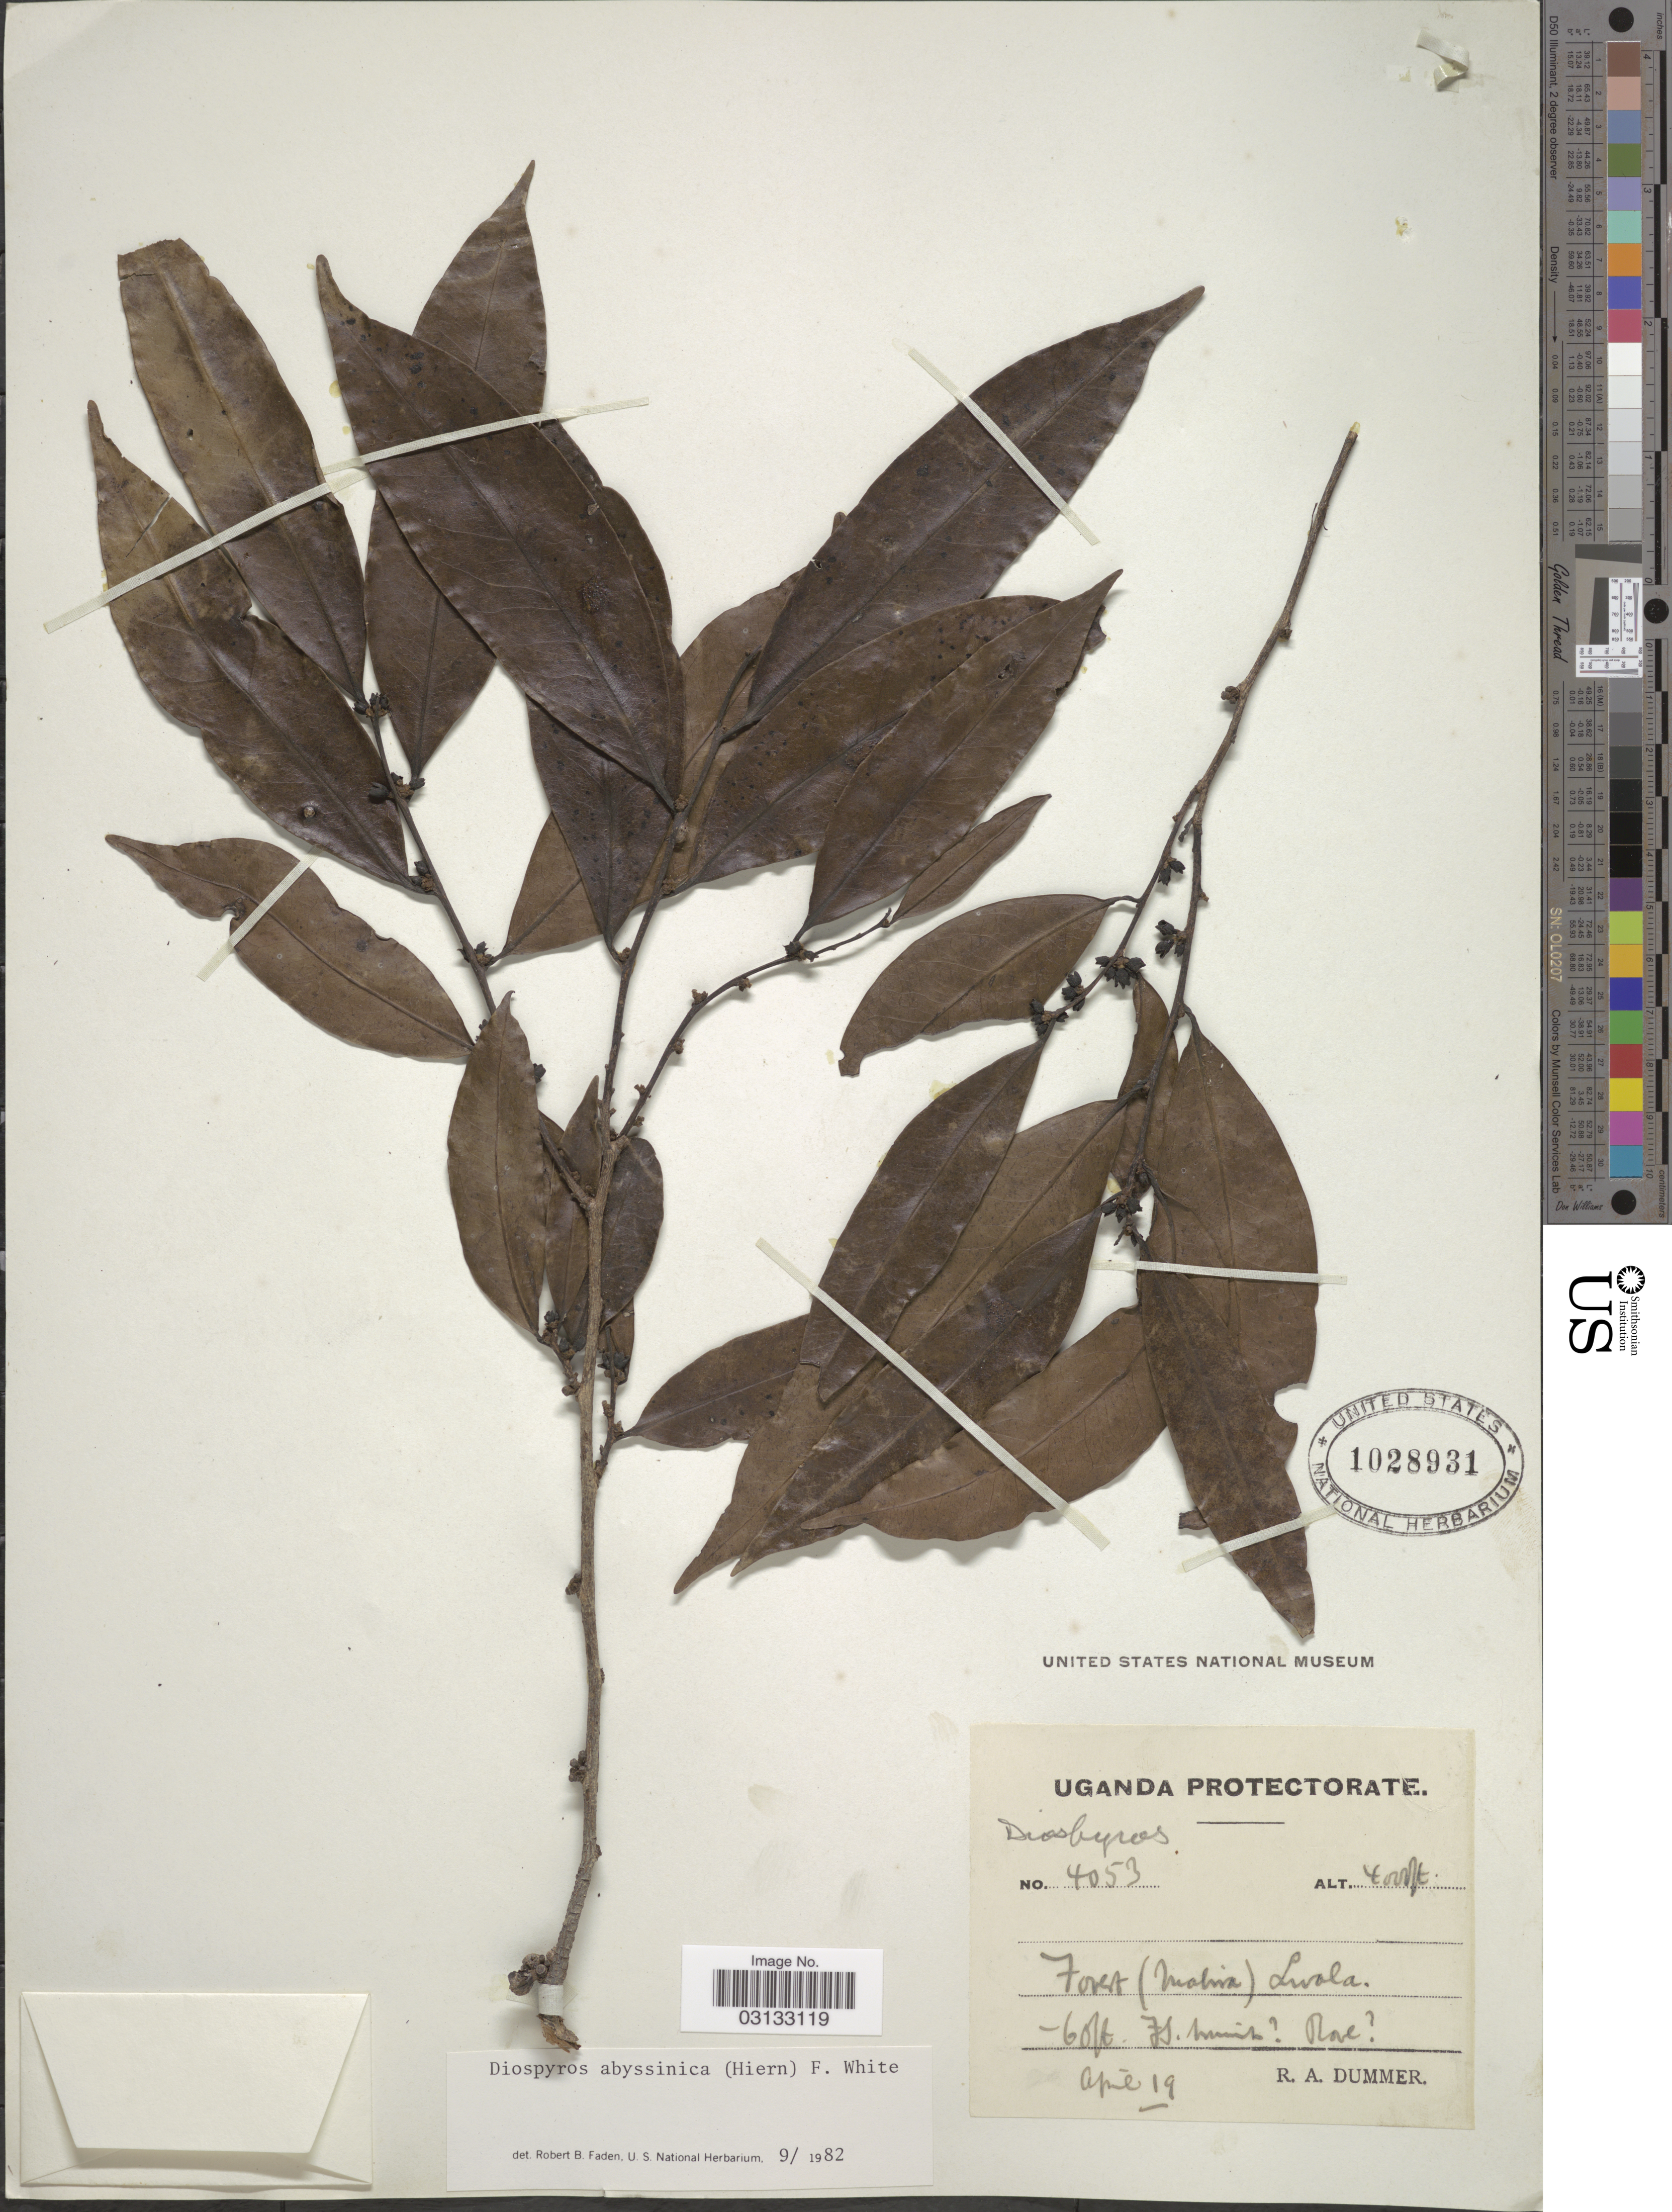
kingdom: Plantae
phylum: Tracheophyta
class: Magnoliopsida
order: Ericales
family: Ebenaceae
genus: Diospyros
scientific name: Diospyros abyssinica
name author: (Hiern) F. White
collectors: R. Dümmer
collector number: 4053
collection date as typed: Transcribed d/m/y: /4/19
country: Uganda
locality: Uganda Protectorate, Forest (Mabira), Lwala.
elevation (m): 1219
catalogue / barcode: US 1028931